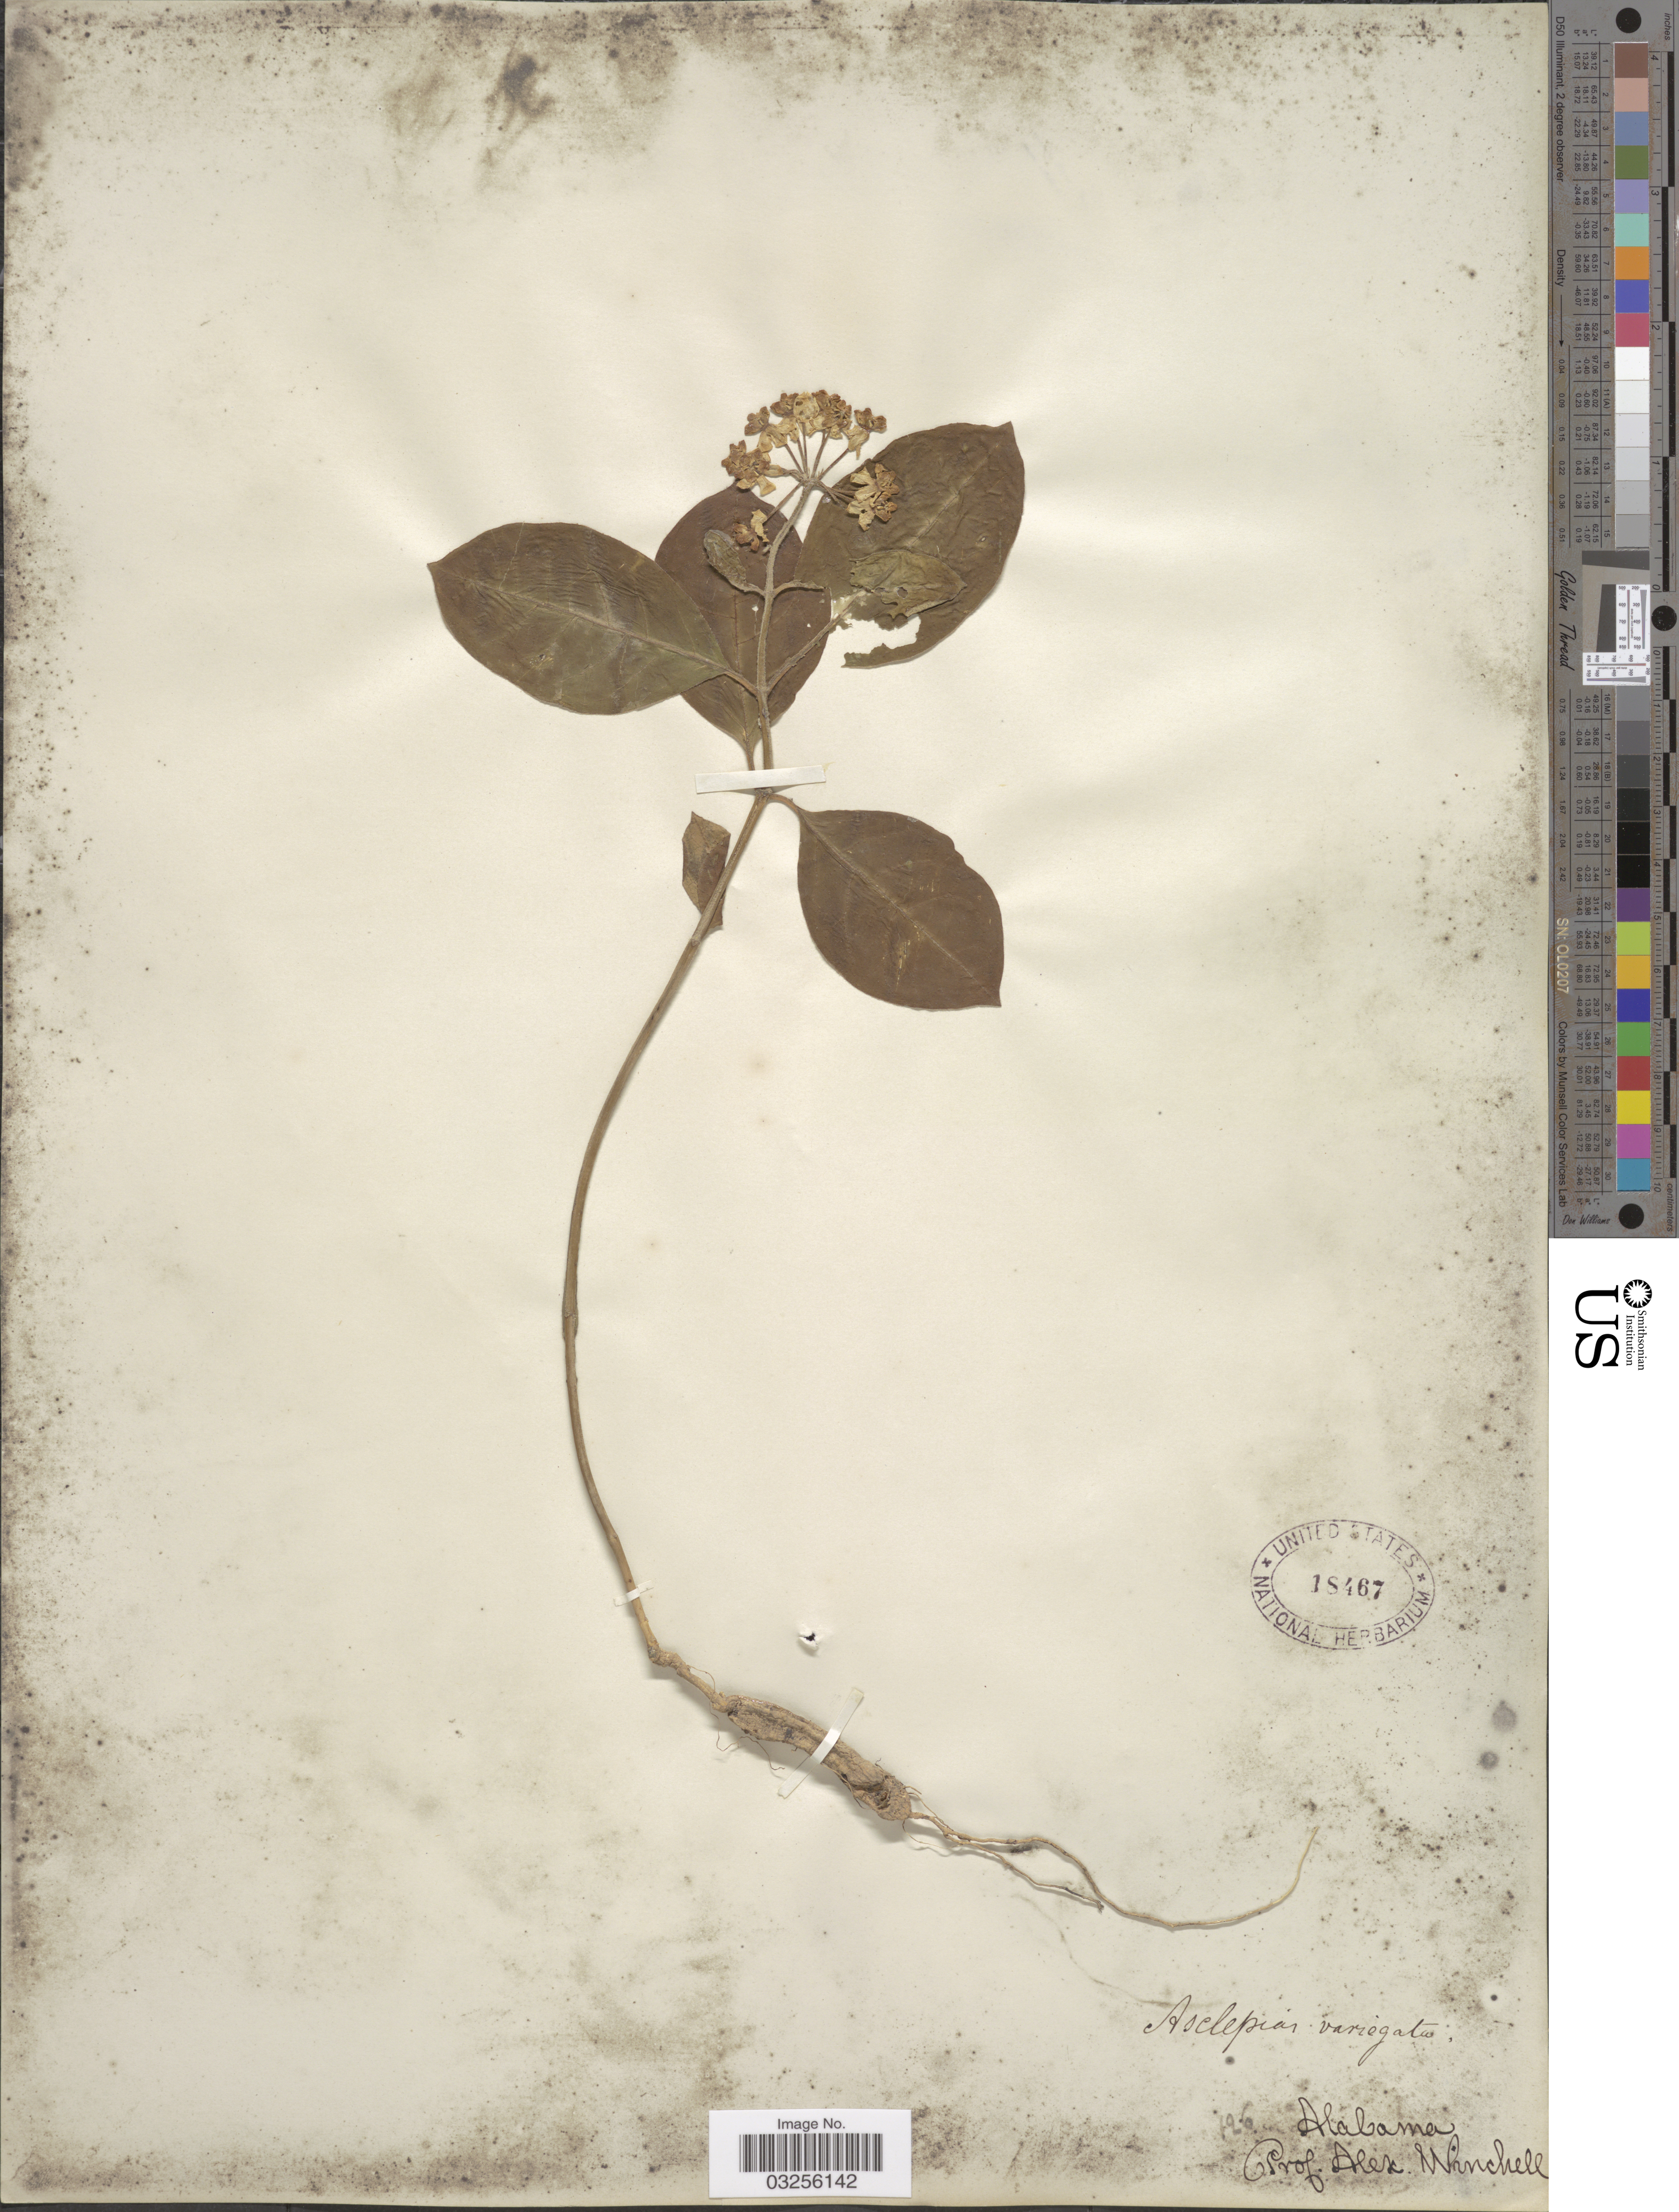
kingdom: Plantae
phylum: Tracheophyta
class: Magnoliopsida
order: Gentianales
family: Apocynaceae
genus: Asclepias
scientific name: Asclepias variegata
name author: L.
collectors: A. Winchell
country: United States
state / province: Alabama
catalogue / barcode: US 18467